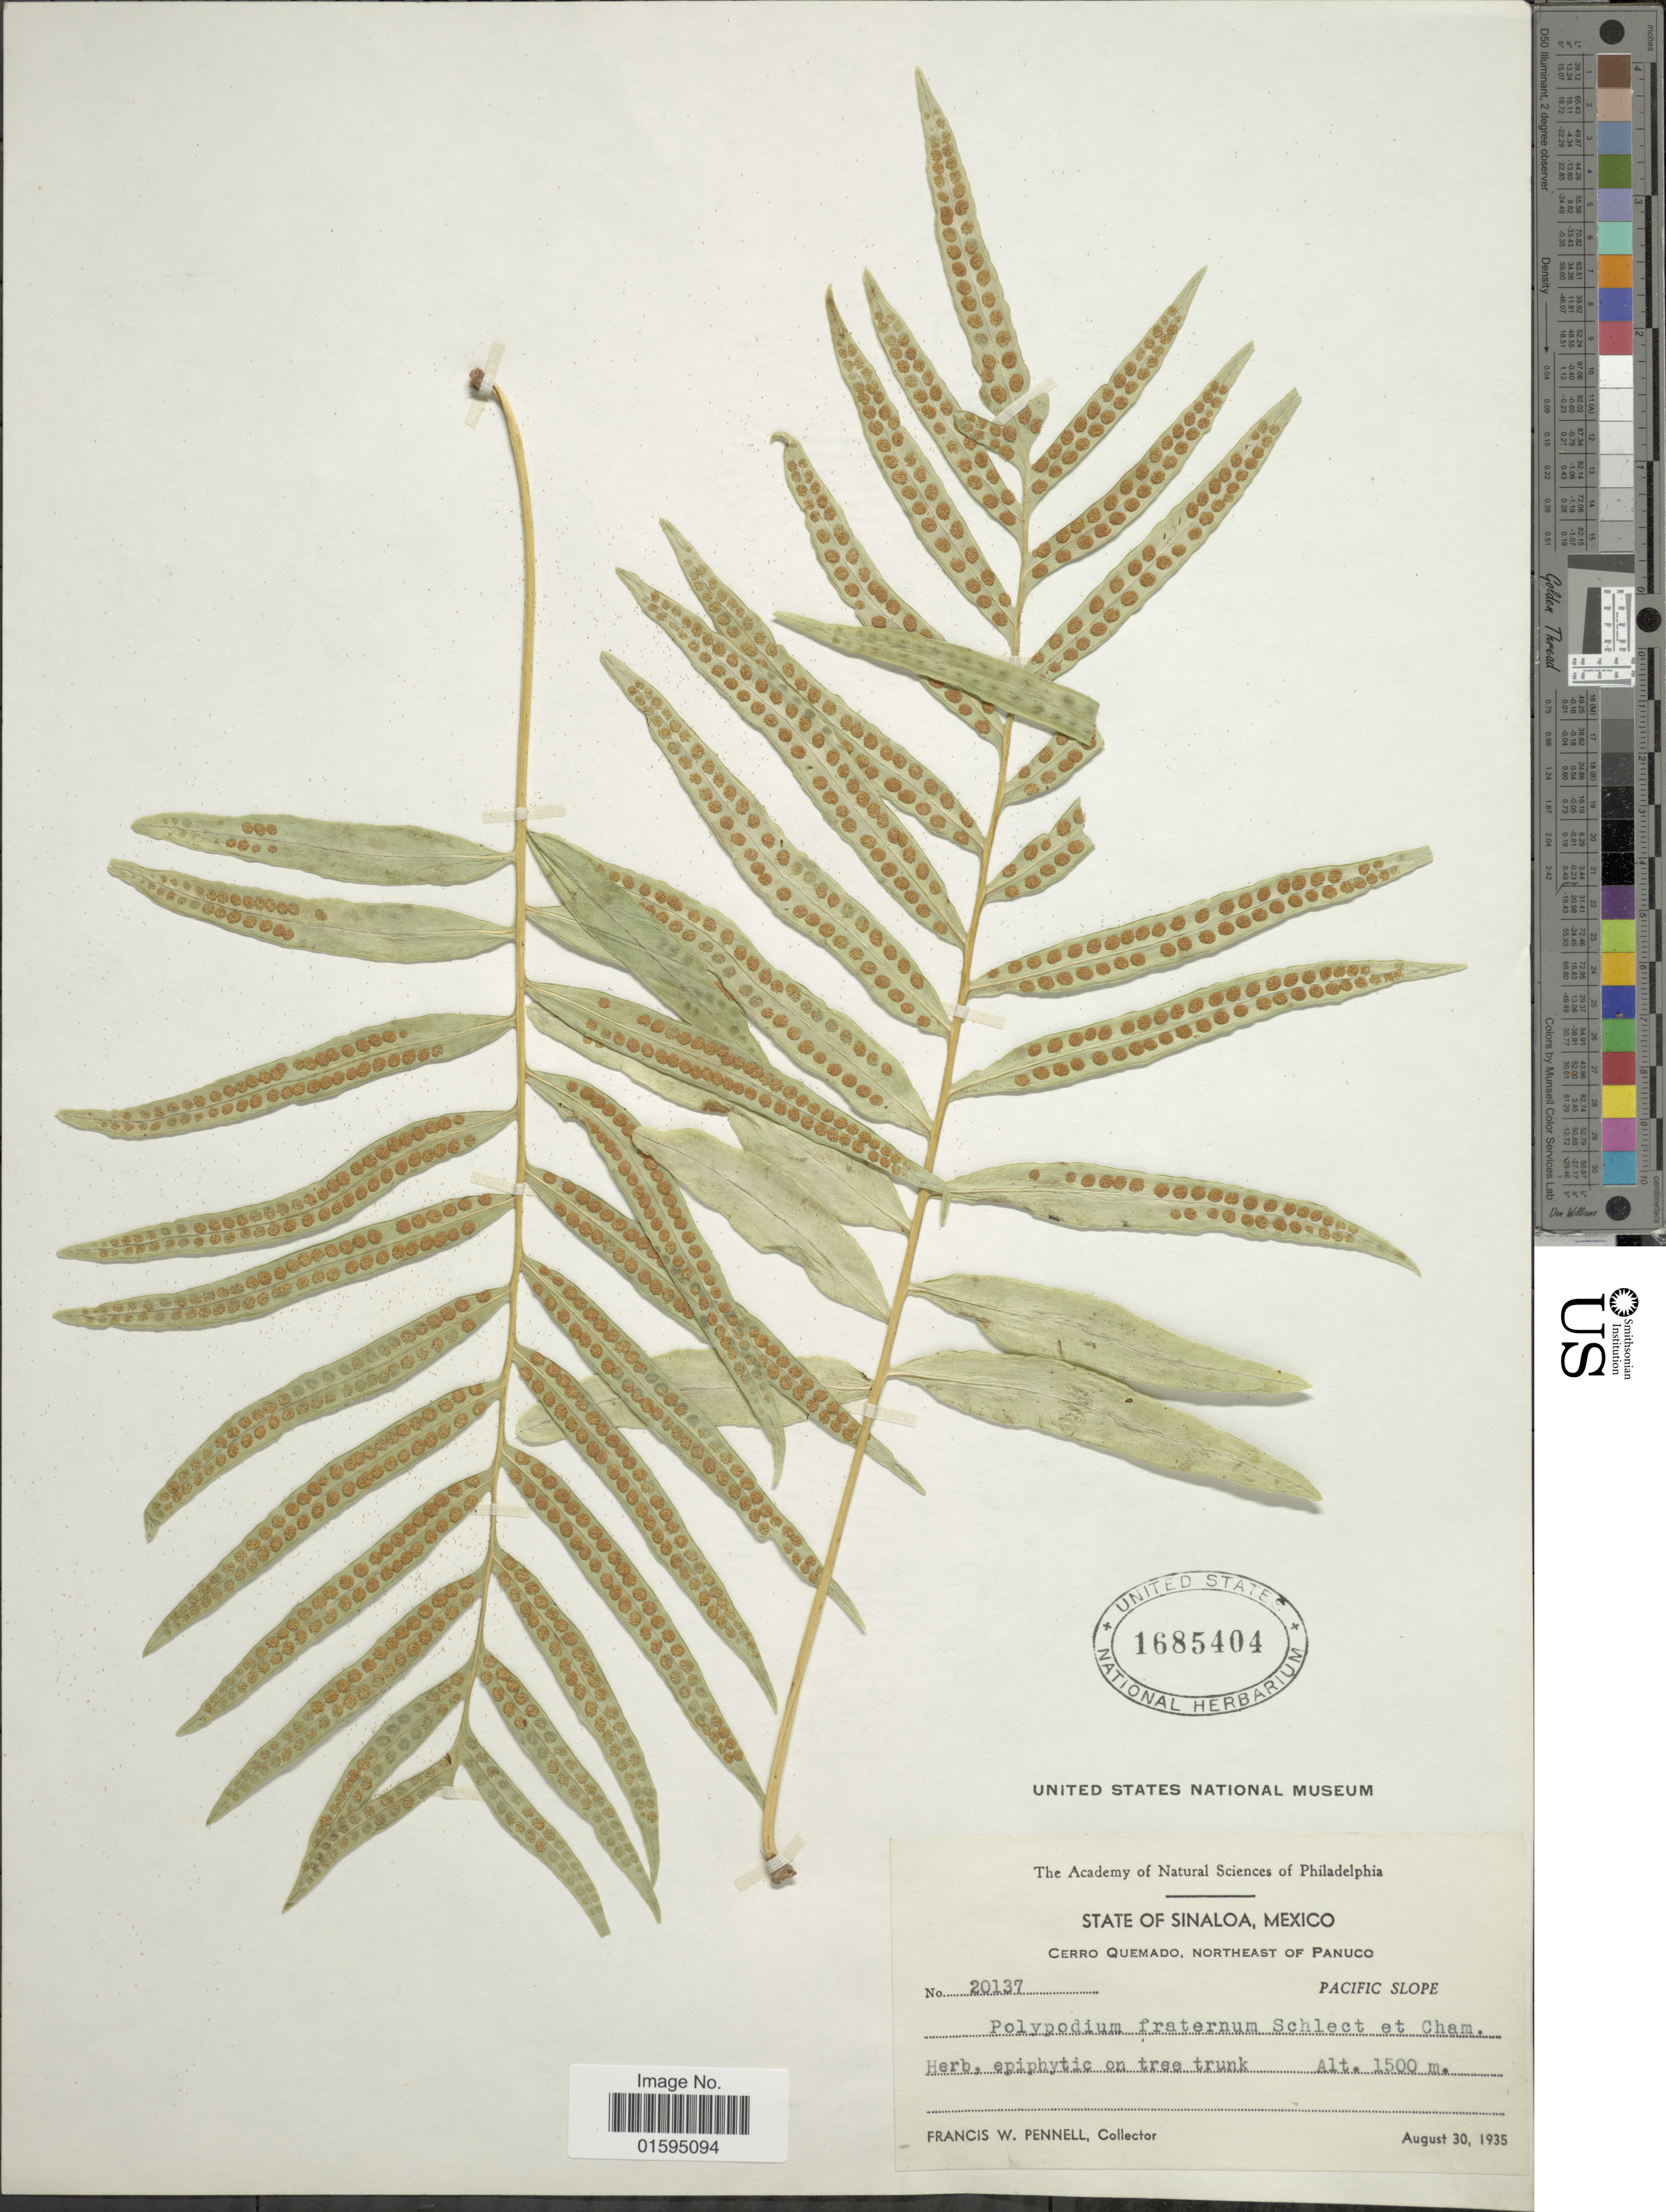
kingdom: Plantae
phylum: Tracheophyta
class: Polypodiopsida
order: Polypodiales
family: Polypodiaceae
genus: Polypodium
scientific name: Polypodium fraternum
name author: Schltdl. & Cham.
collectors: F. W. Pennell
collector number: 20137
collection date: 1935-08-30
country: Mexico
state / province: Sinaloa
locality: Cerro Quemado, northeast of Panuco, Pacific Slope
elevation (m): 1500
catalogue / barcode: US 1685404